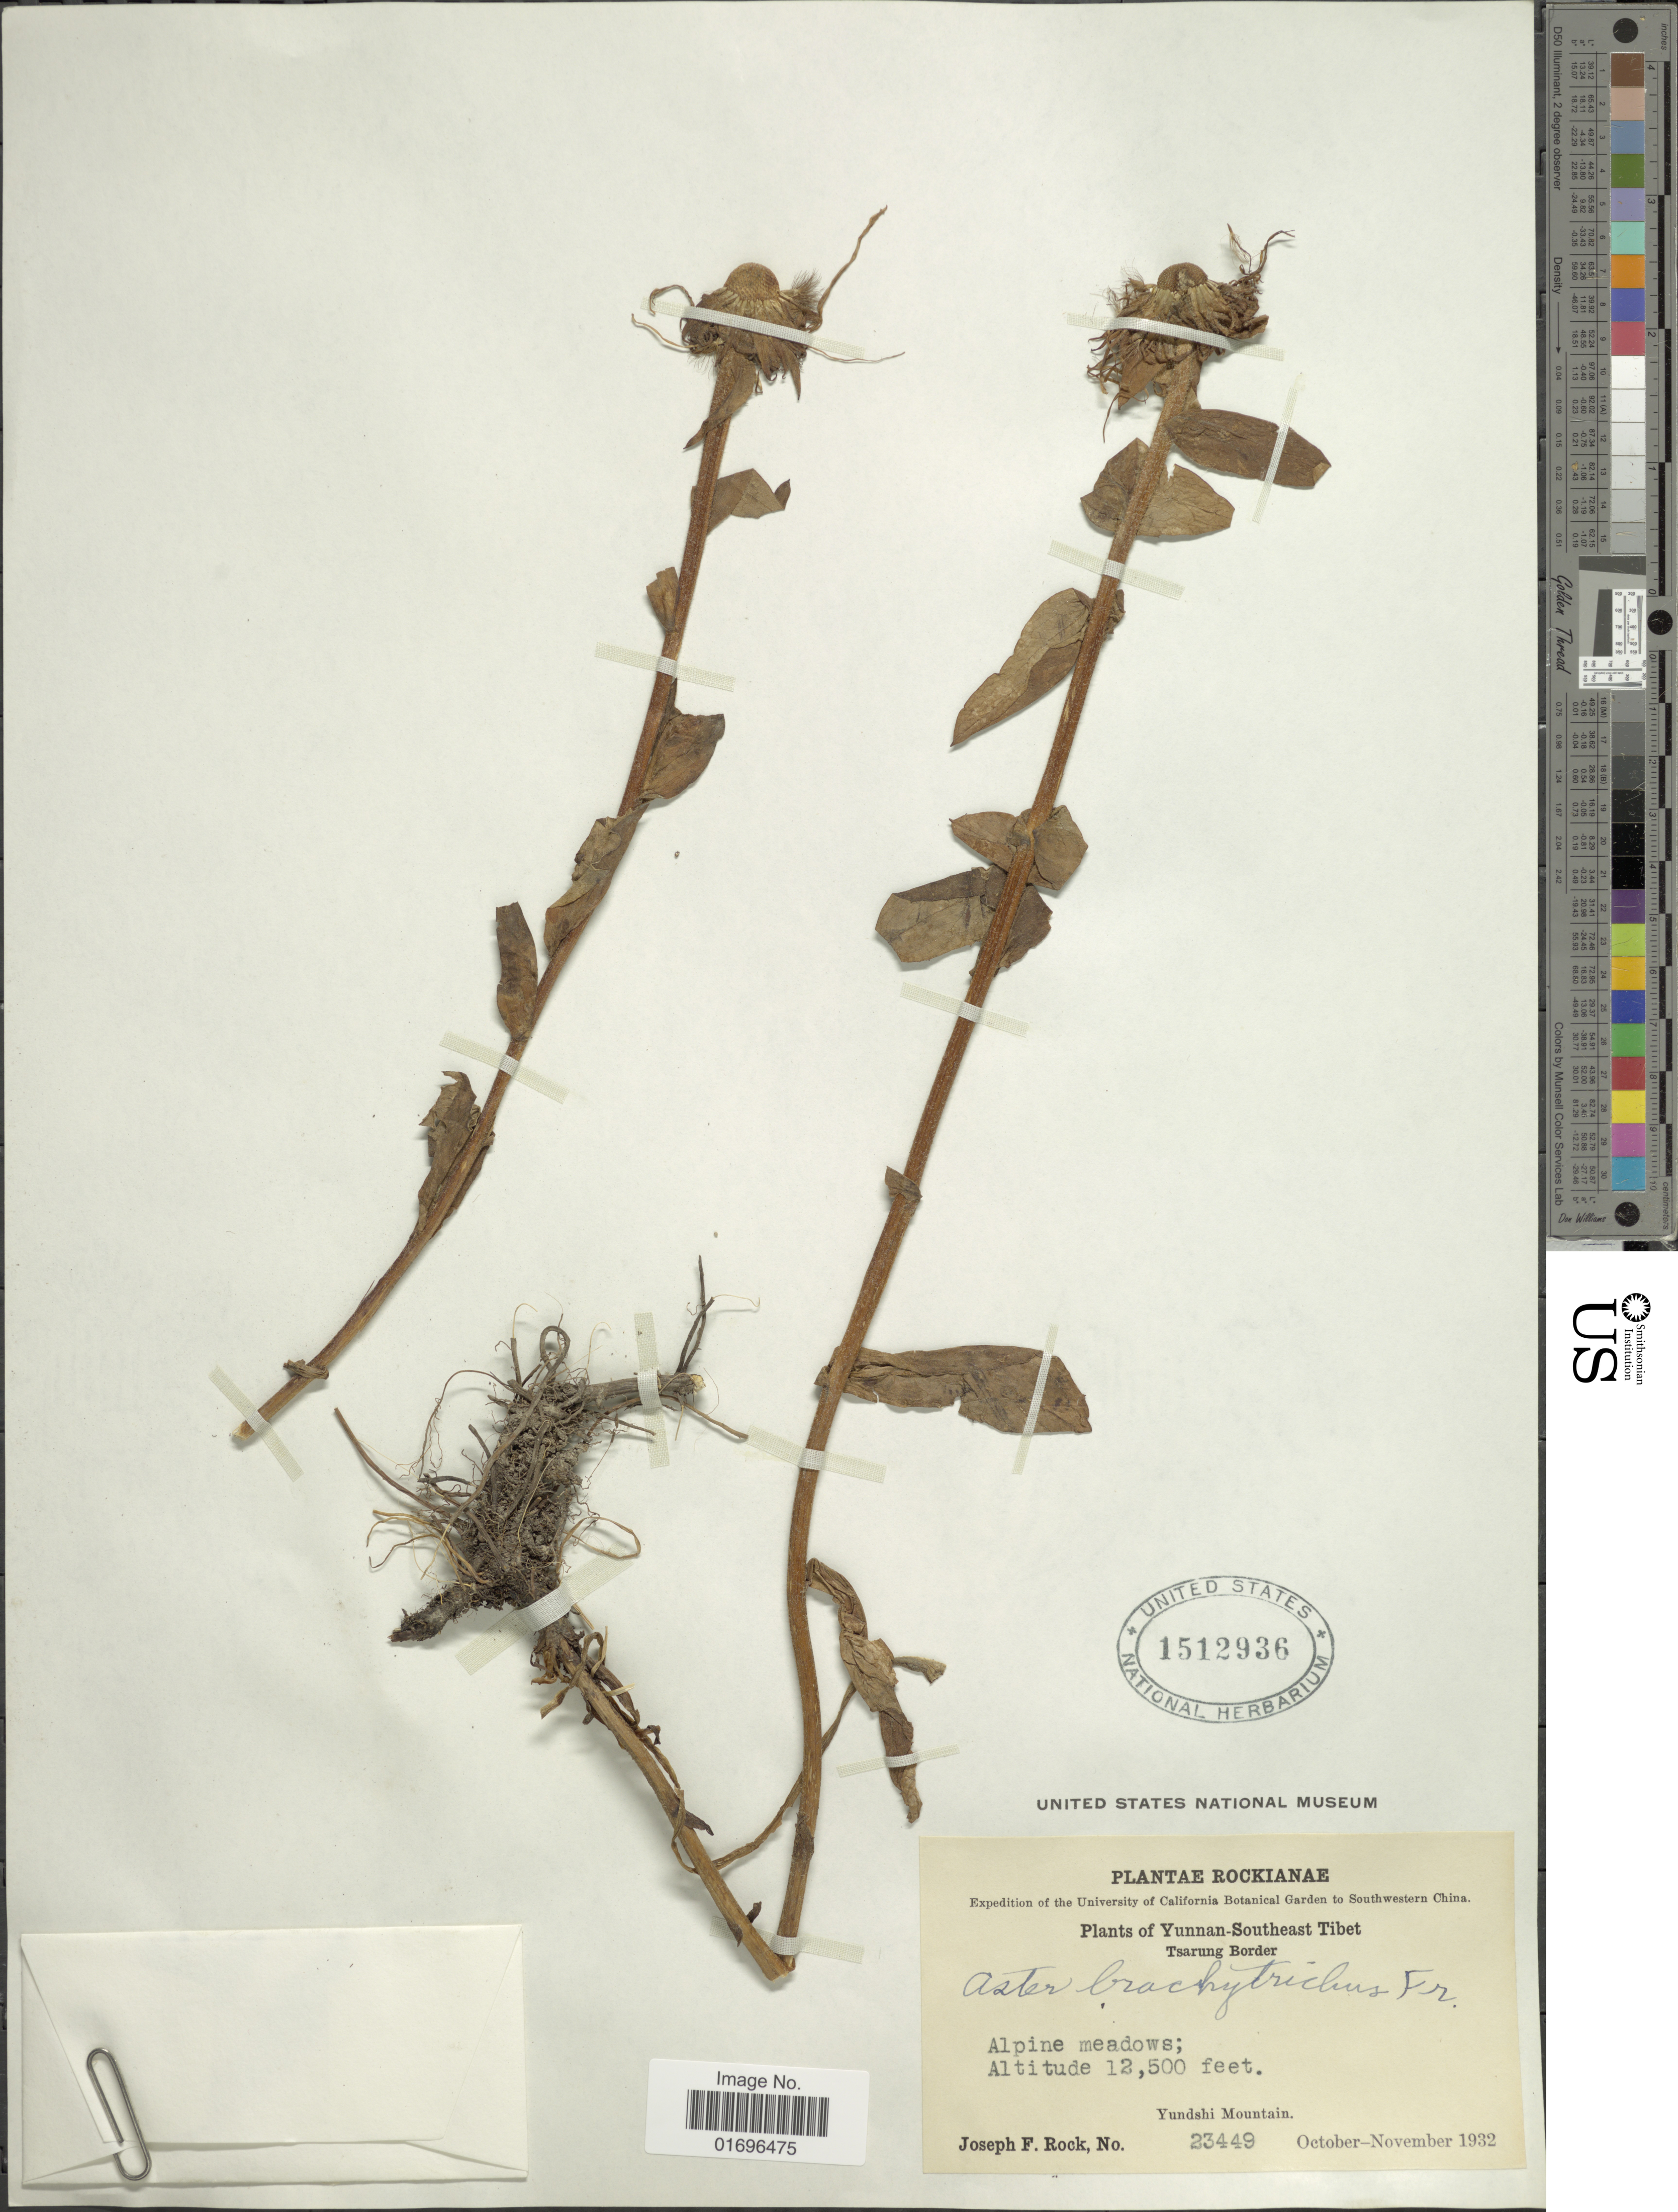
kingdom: Plantae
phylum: Tracheophyta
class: Magnoliopsida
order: Asterales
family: Asteraceae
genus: Aster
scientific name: Aster brachytrichus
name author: Franch.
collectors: J. F. Rock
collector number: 23449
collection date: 1932-10/1932-11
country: China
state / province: Yunnan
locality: Rockianae. Southwestern China. Yunnan-Southeast Tibet. Tsarung Border. Yundshi Mountain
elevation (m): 3810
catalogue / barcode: US 1512936